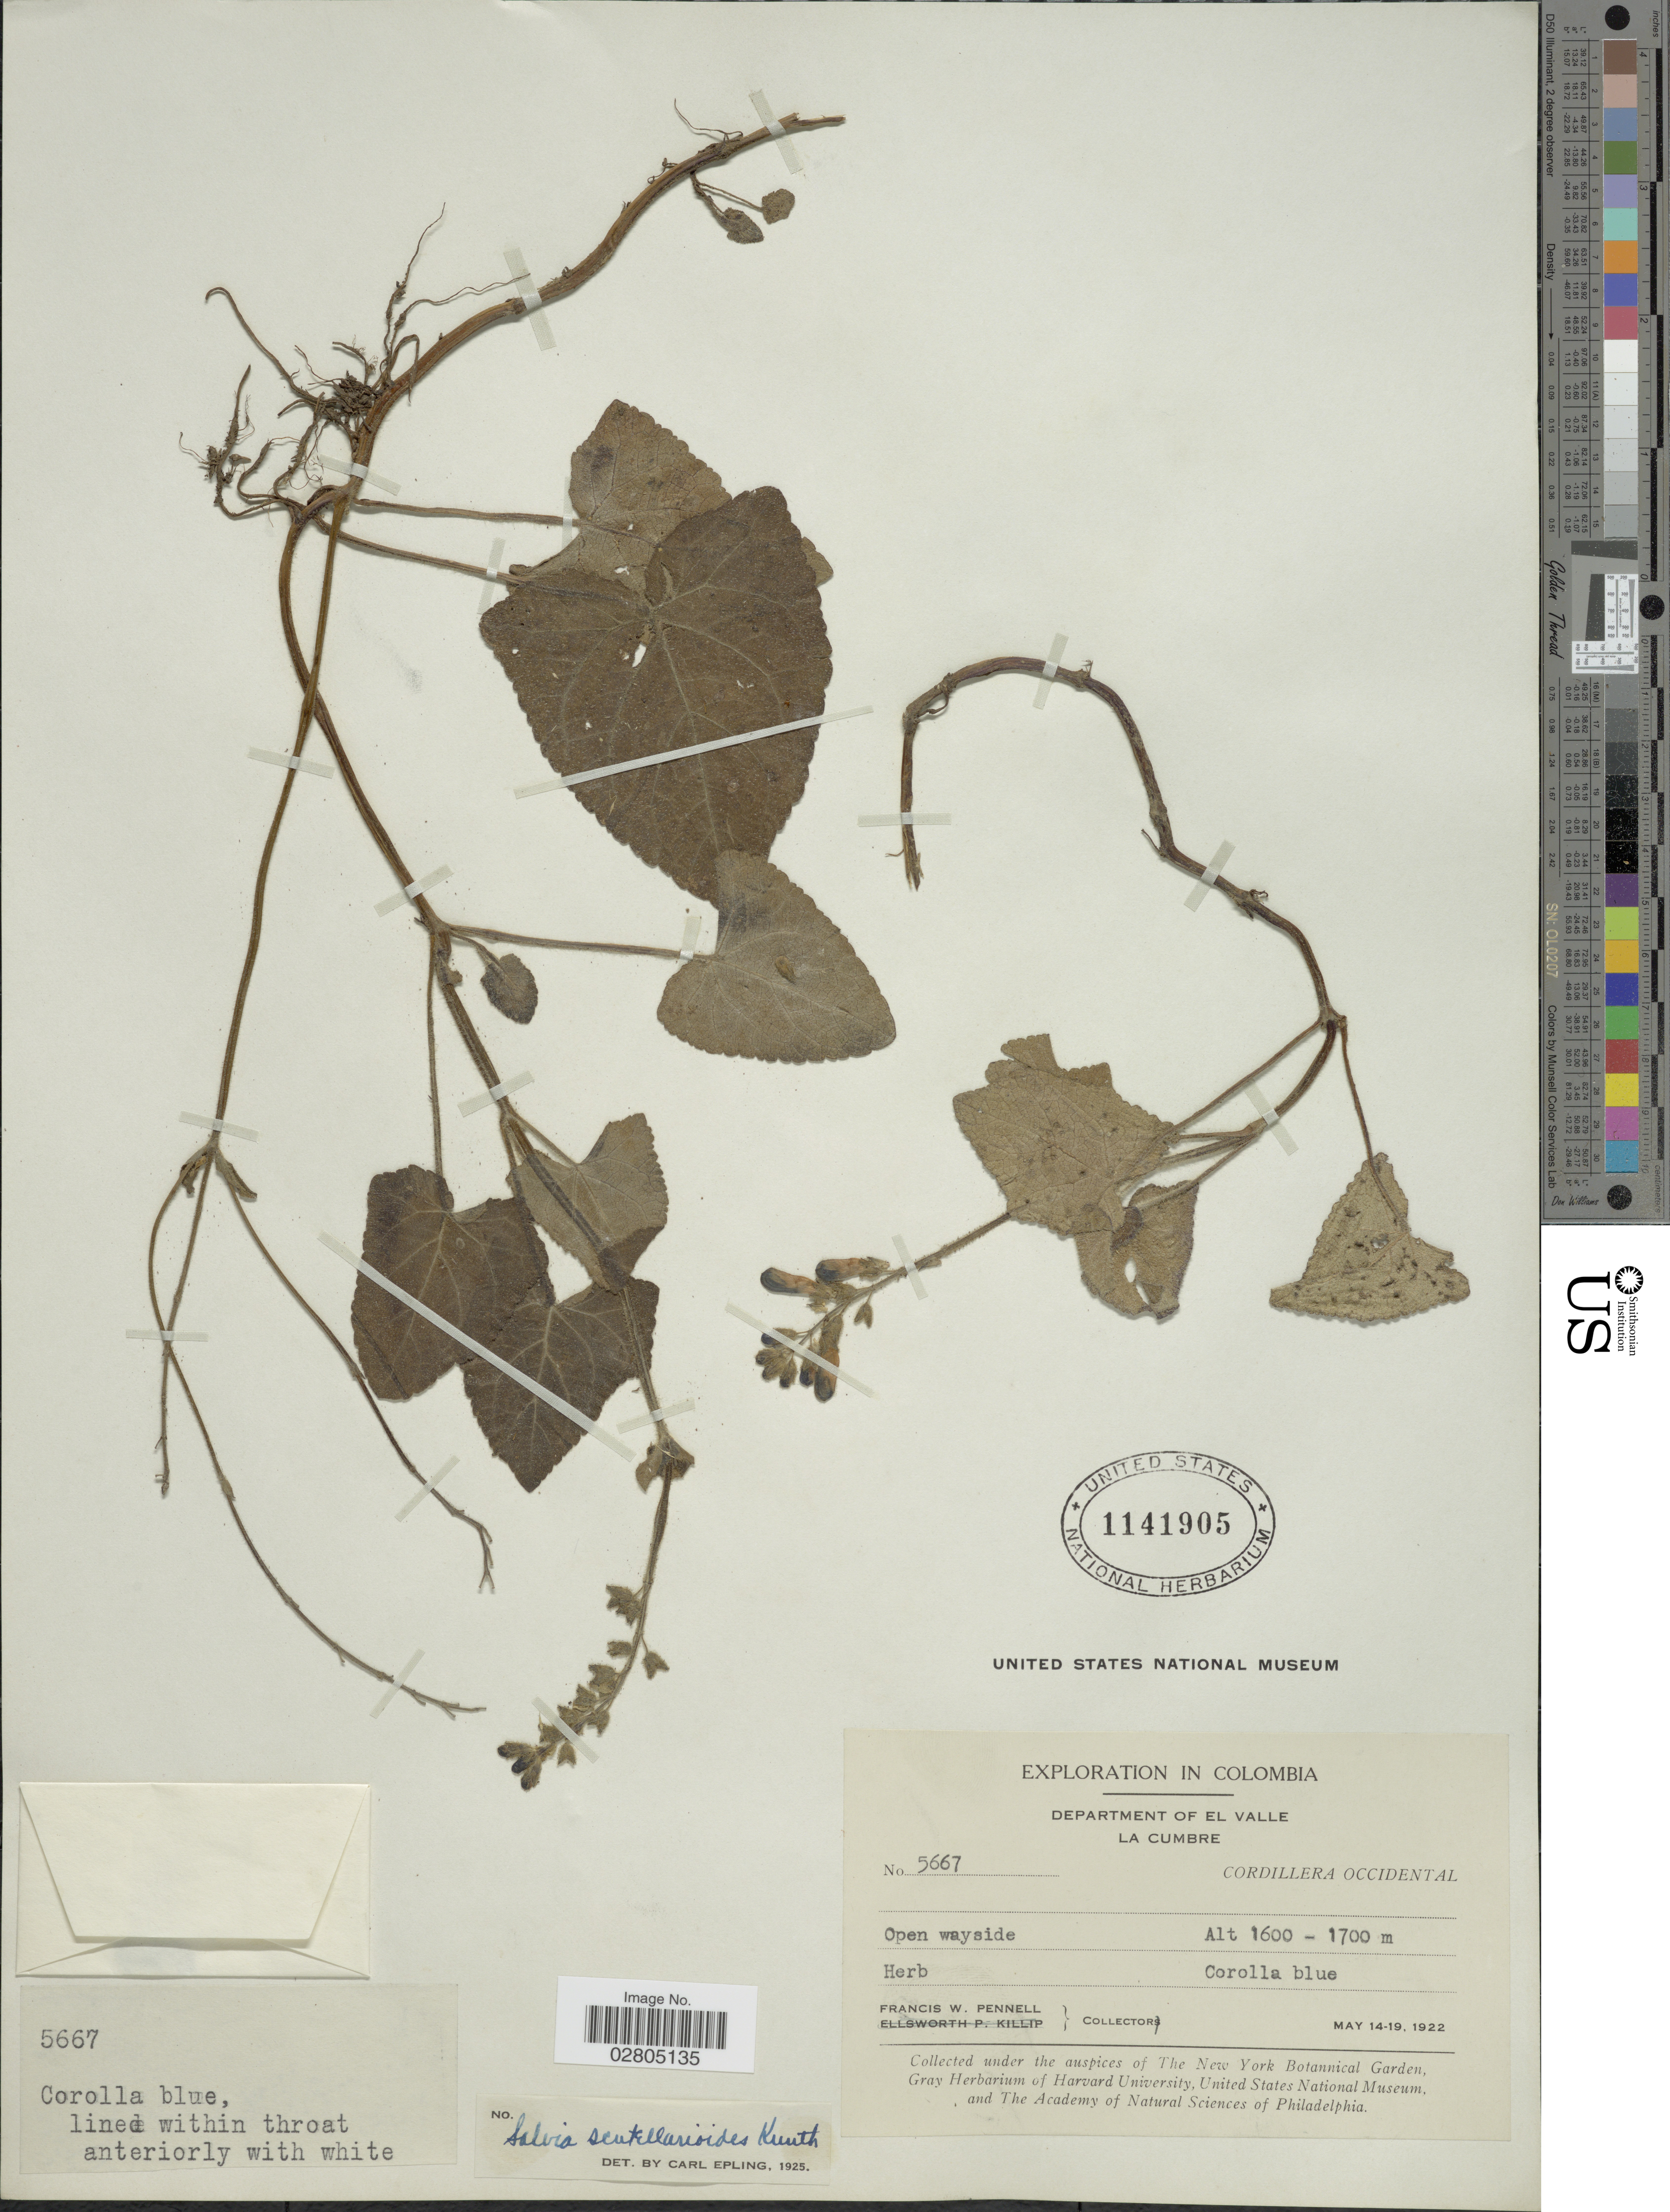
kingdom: Plantae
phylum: Tracheophyta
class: Magnoliopsida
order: Lamiales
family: Lamiaceae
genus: Salvia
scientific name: Salvia scutellarioides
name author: Kunth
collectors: F. W. Pennell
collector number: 5667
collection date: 1922-05-14/1922-05-19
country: Colombia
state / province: Valle del Cauca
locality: Department of El Valle, La Cumbre, Cordillera Occidental.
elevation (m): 1600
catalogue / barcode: US 1141905